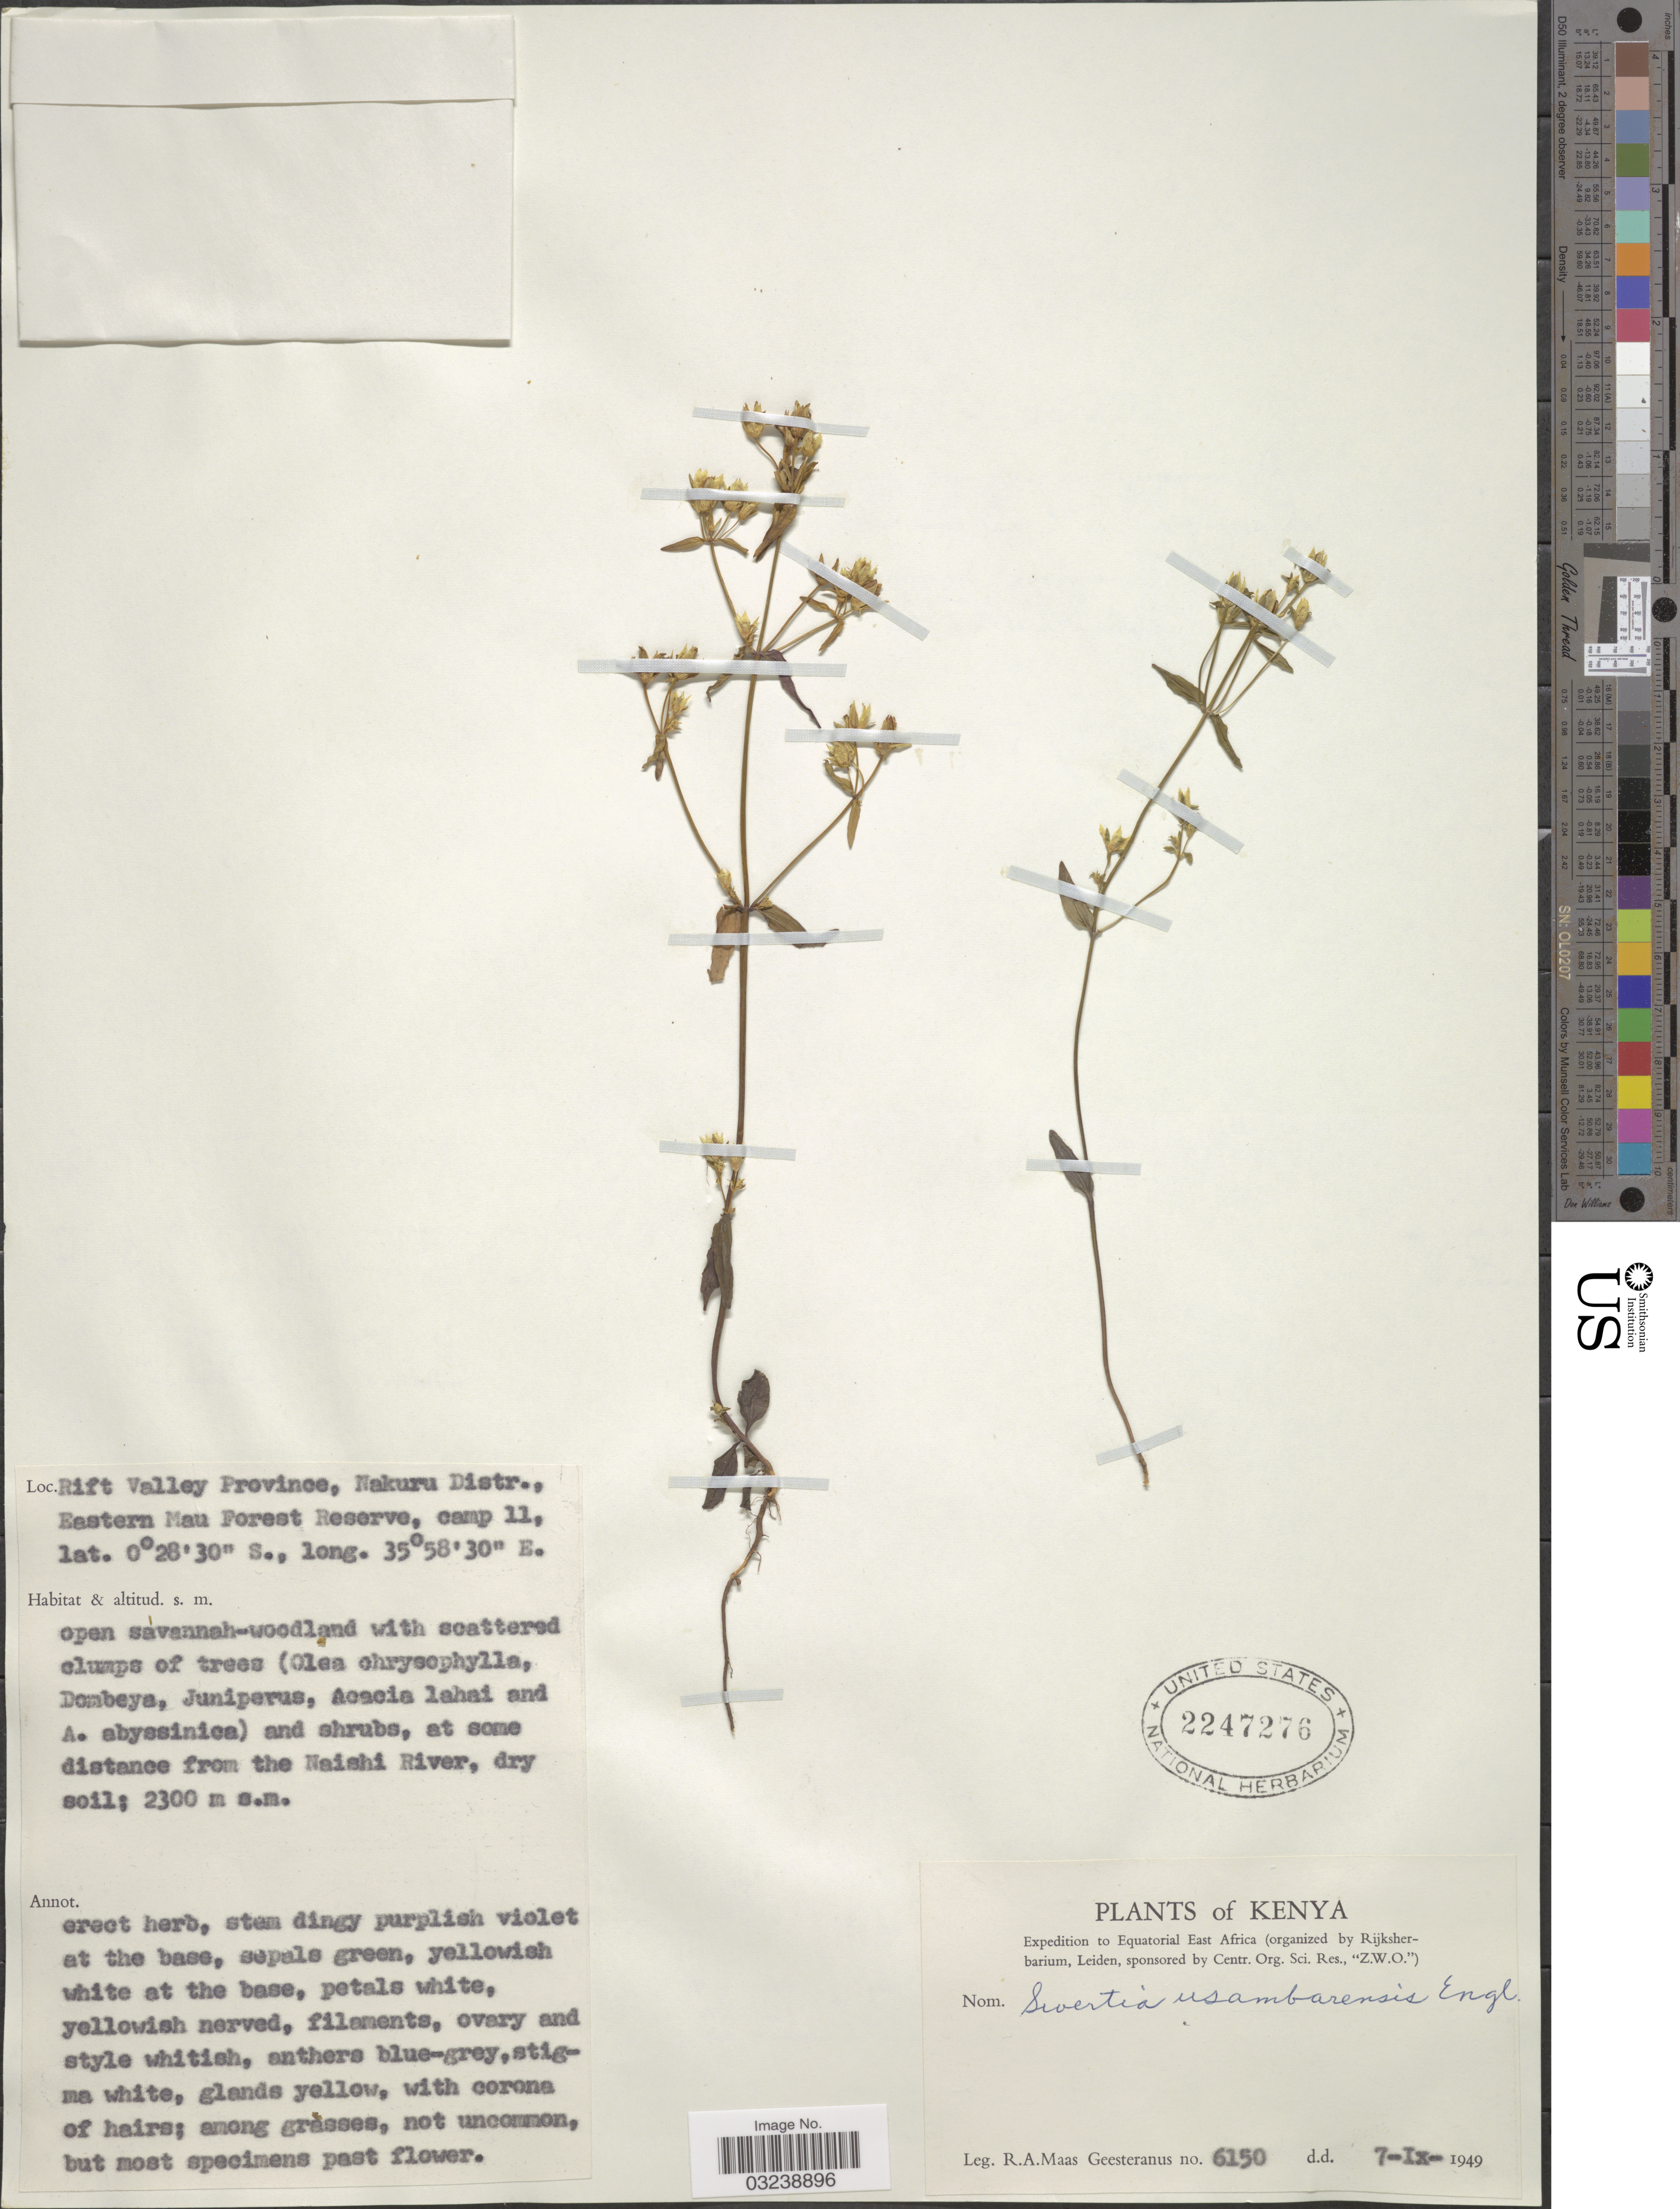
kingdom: Plantae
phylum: Tracheophyta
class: Magnoliopsida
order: Gentianales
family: Gentianaceae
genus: Swertia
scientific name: Swertia usambarensis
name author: Engl.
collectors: R. A. Maas Geesteranus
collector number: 6150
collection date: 1949-09-07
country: Kenya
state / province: Nakuru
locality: Equatorial East Africa. Rift Valley Province, Nakuru Distr., Eastern Mau Forest Reserve, camp 11. At some distance from the Naishi River.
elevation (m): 2300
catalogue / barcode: US 2247276